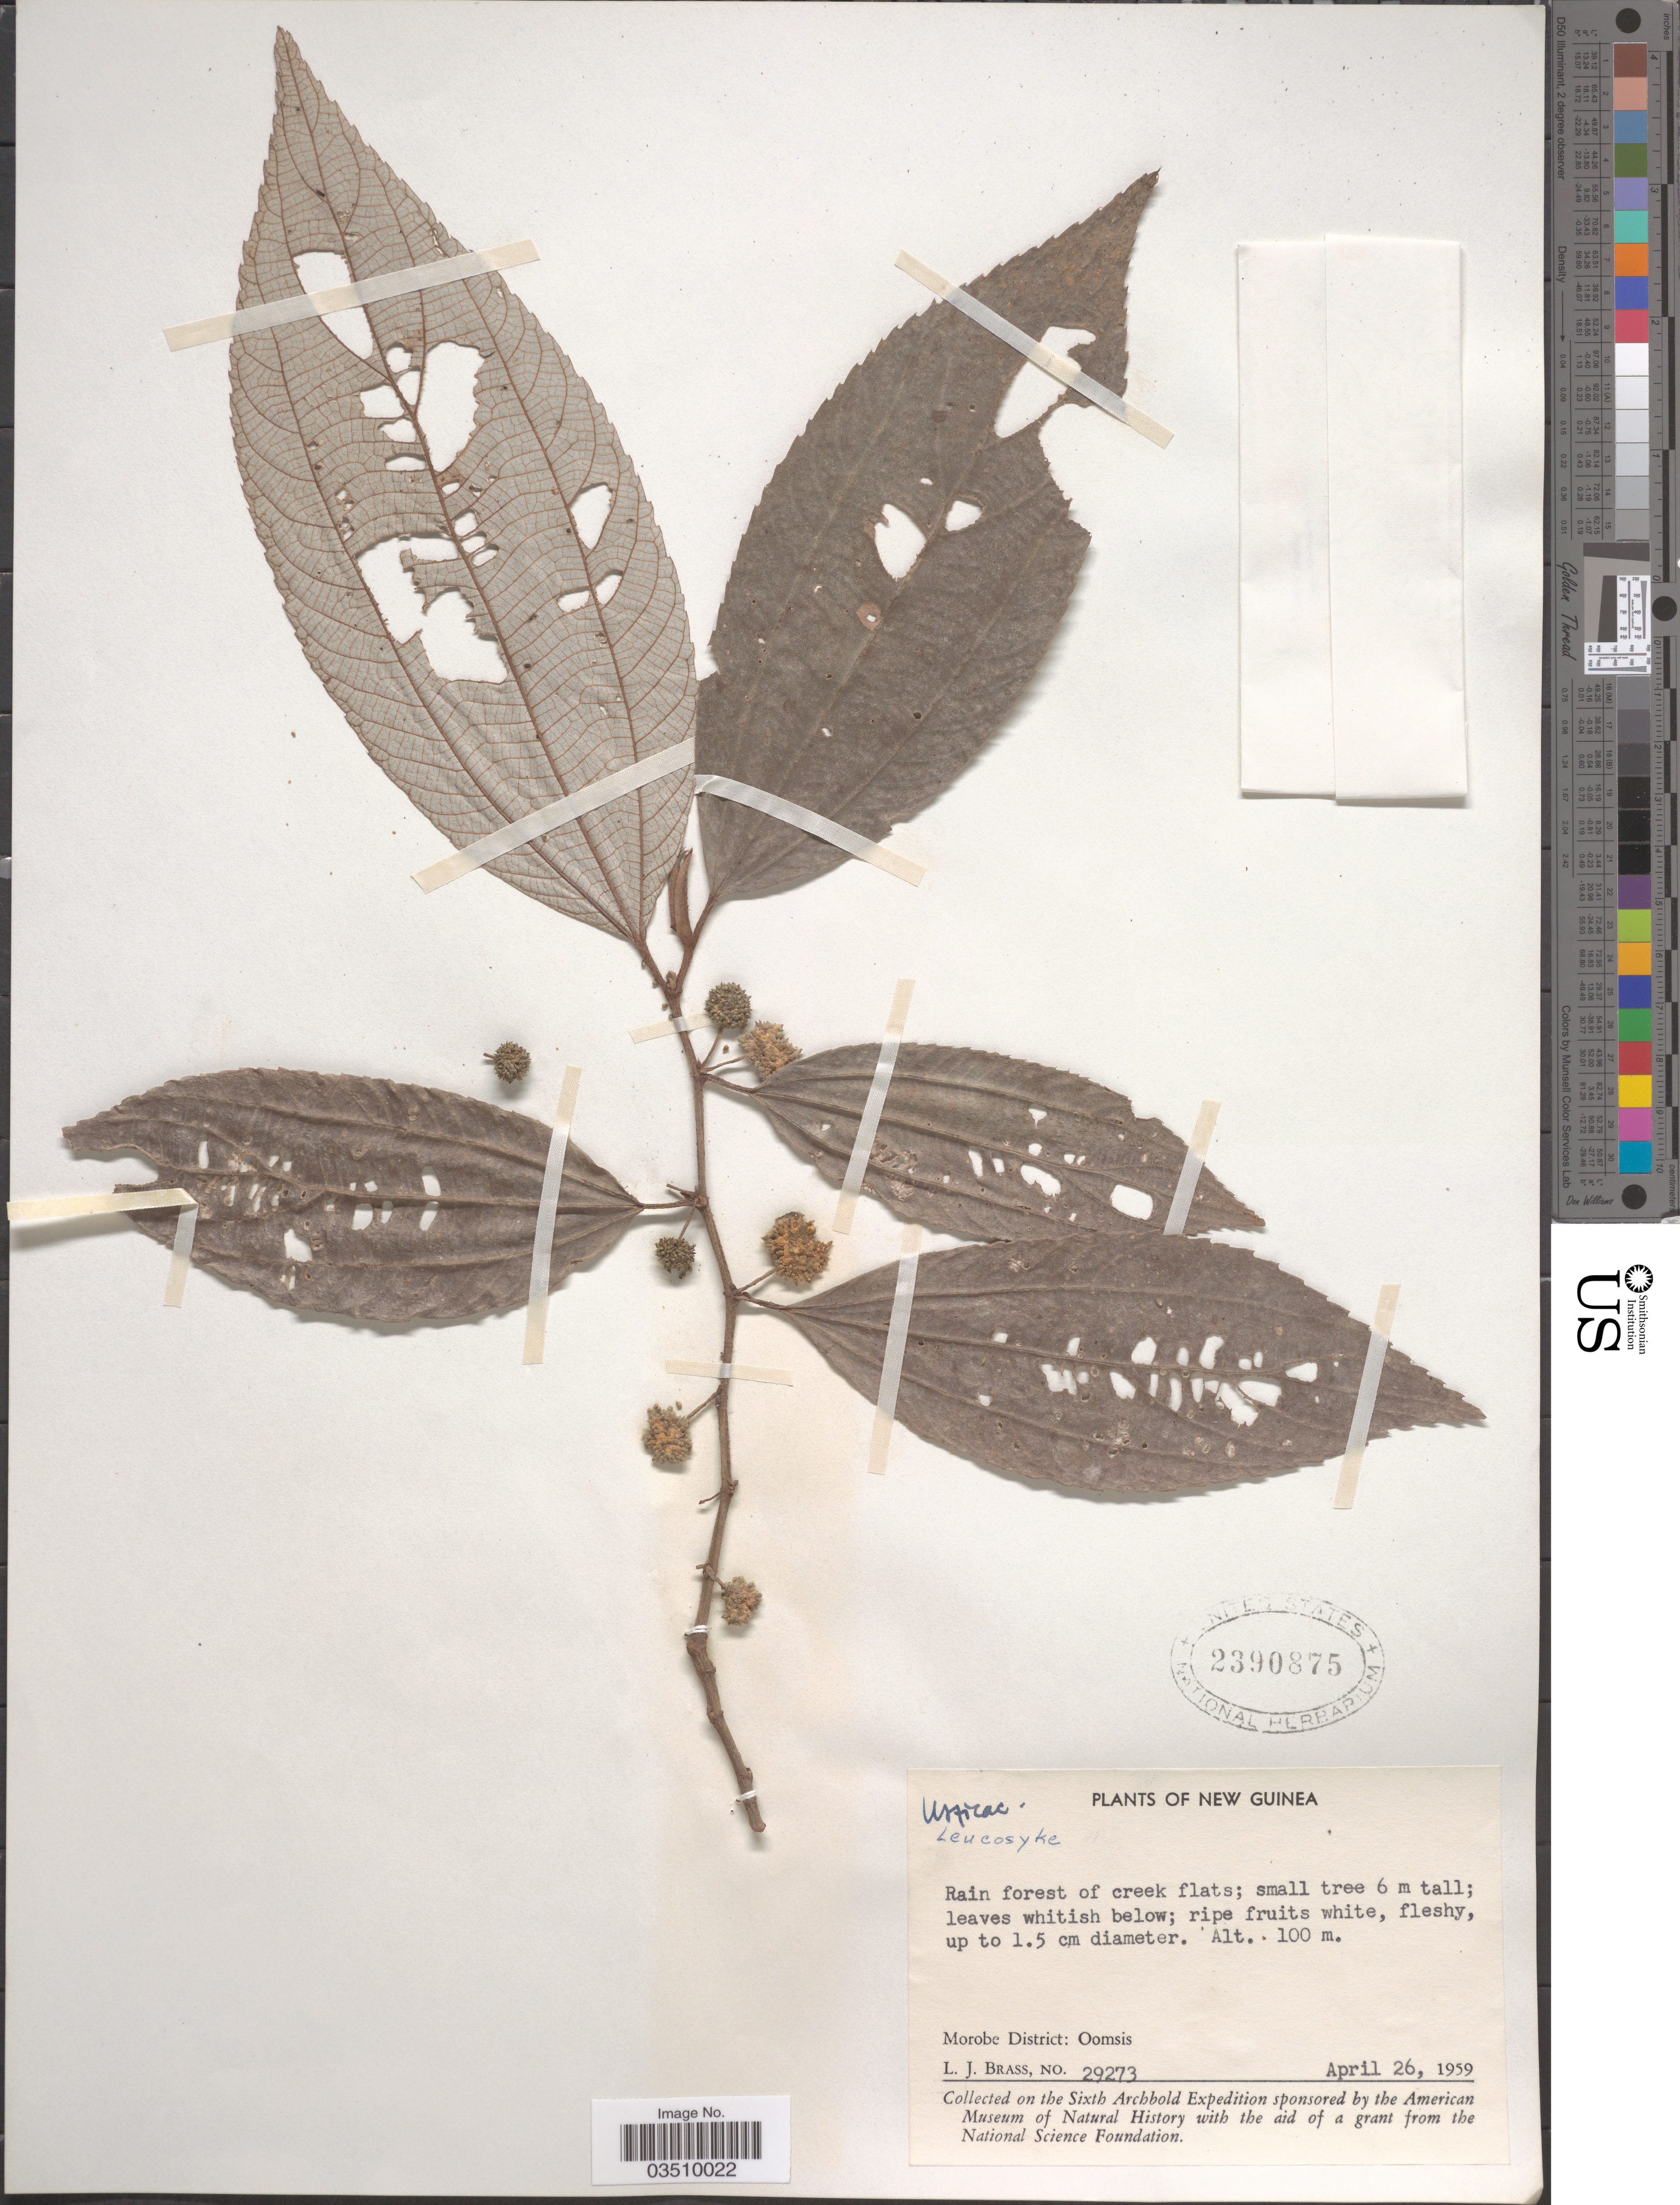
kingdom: Plantae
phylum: Tracheophyta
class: Magnoliopsida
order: Rosales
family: Urticaceae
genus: Leucosyke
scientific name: Leucosyke sp.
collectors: L. J. Brass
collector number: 29273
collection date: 1959-04-26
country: Papua New Guinea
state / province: Morobe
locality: New Guinea. Morobe District: Oomsis.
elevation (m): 100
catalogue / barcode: US 2390875